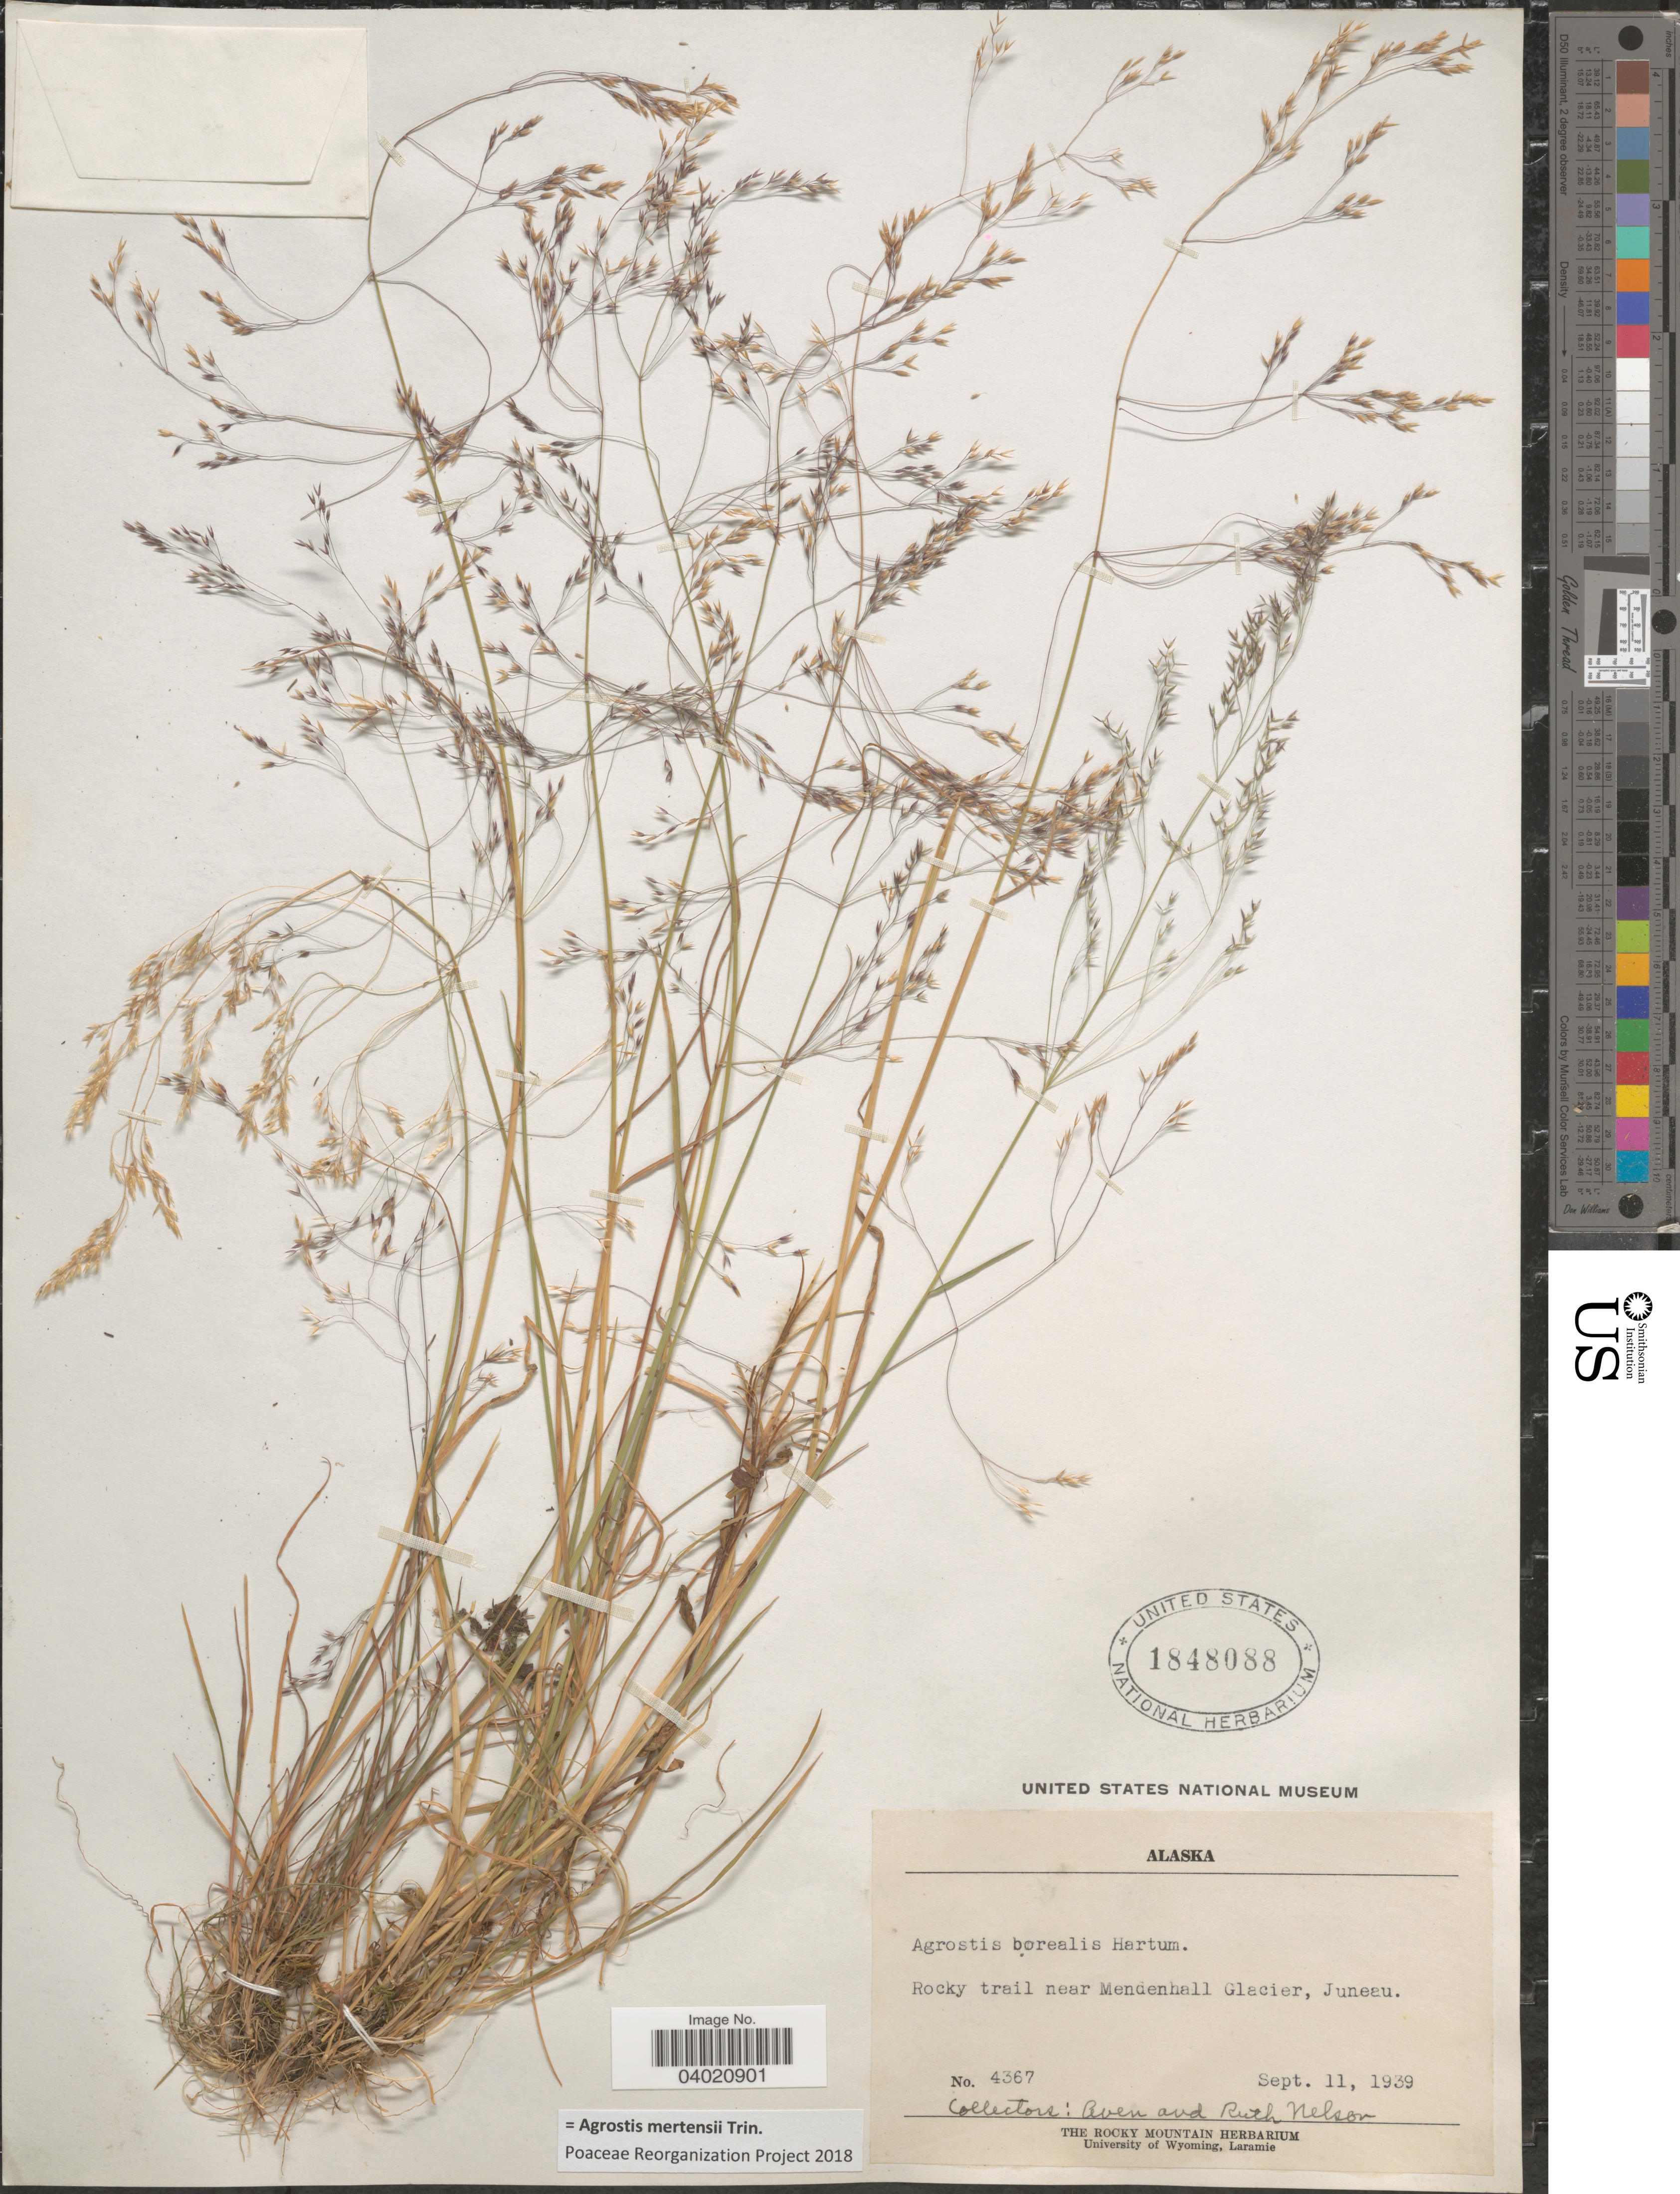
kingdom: Plantae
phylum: Tracheophyta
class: Liliopsida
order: Poales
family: Poaceae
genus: Agrostis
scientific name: Agrostis mertensii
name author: Trin.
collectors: A. Nelson & R. A. Nelson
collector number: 4367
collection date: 1939-09-11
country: United States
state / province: Alaska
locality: Rocky trail near Menden hall Glacier, Juneau.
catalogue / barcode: US 1848088